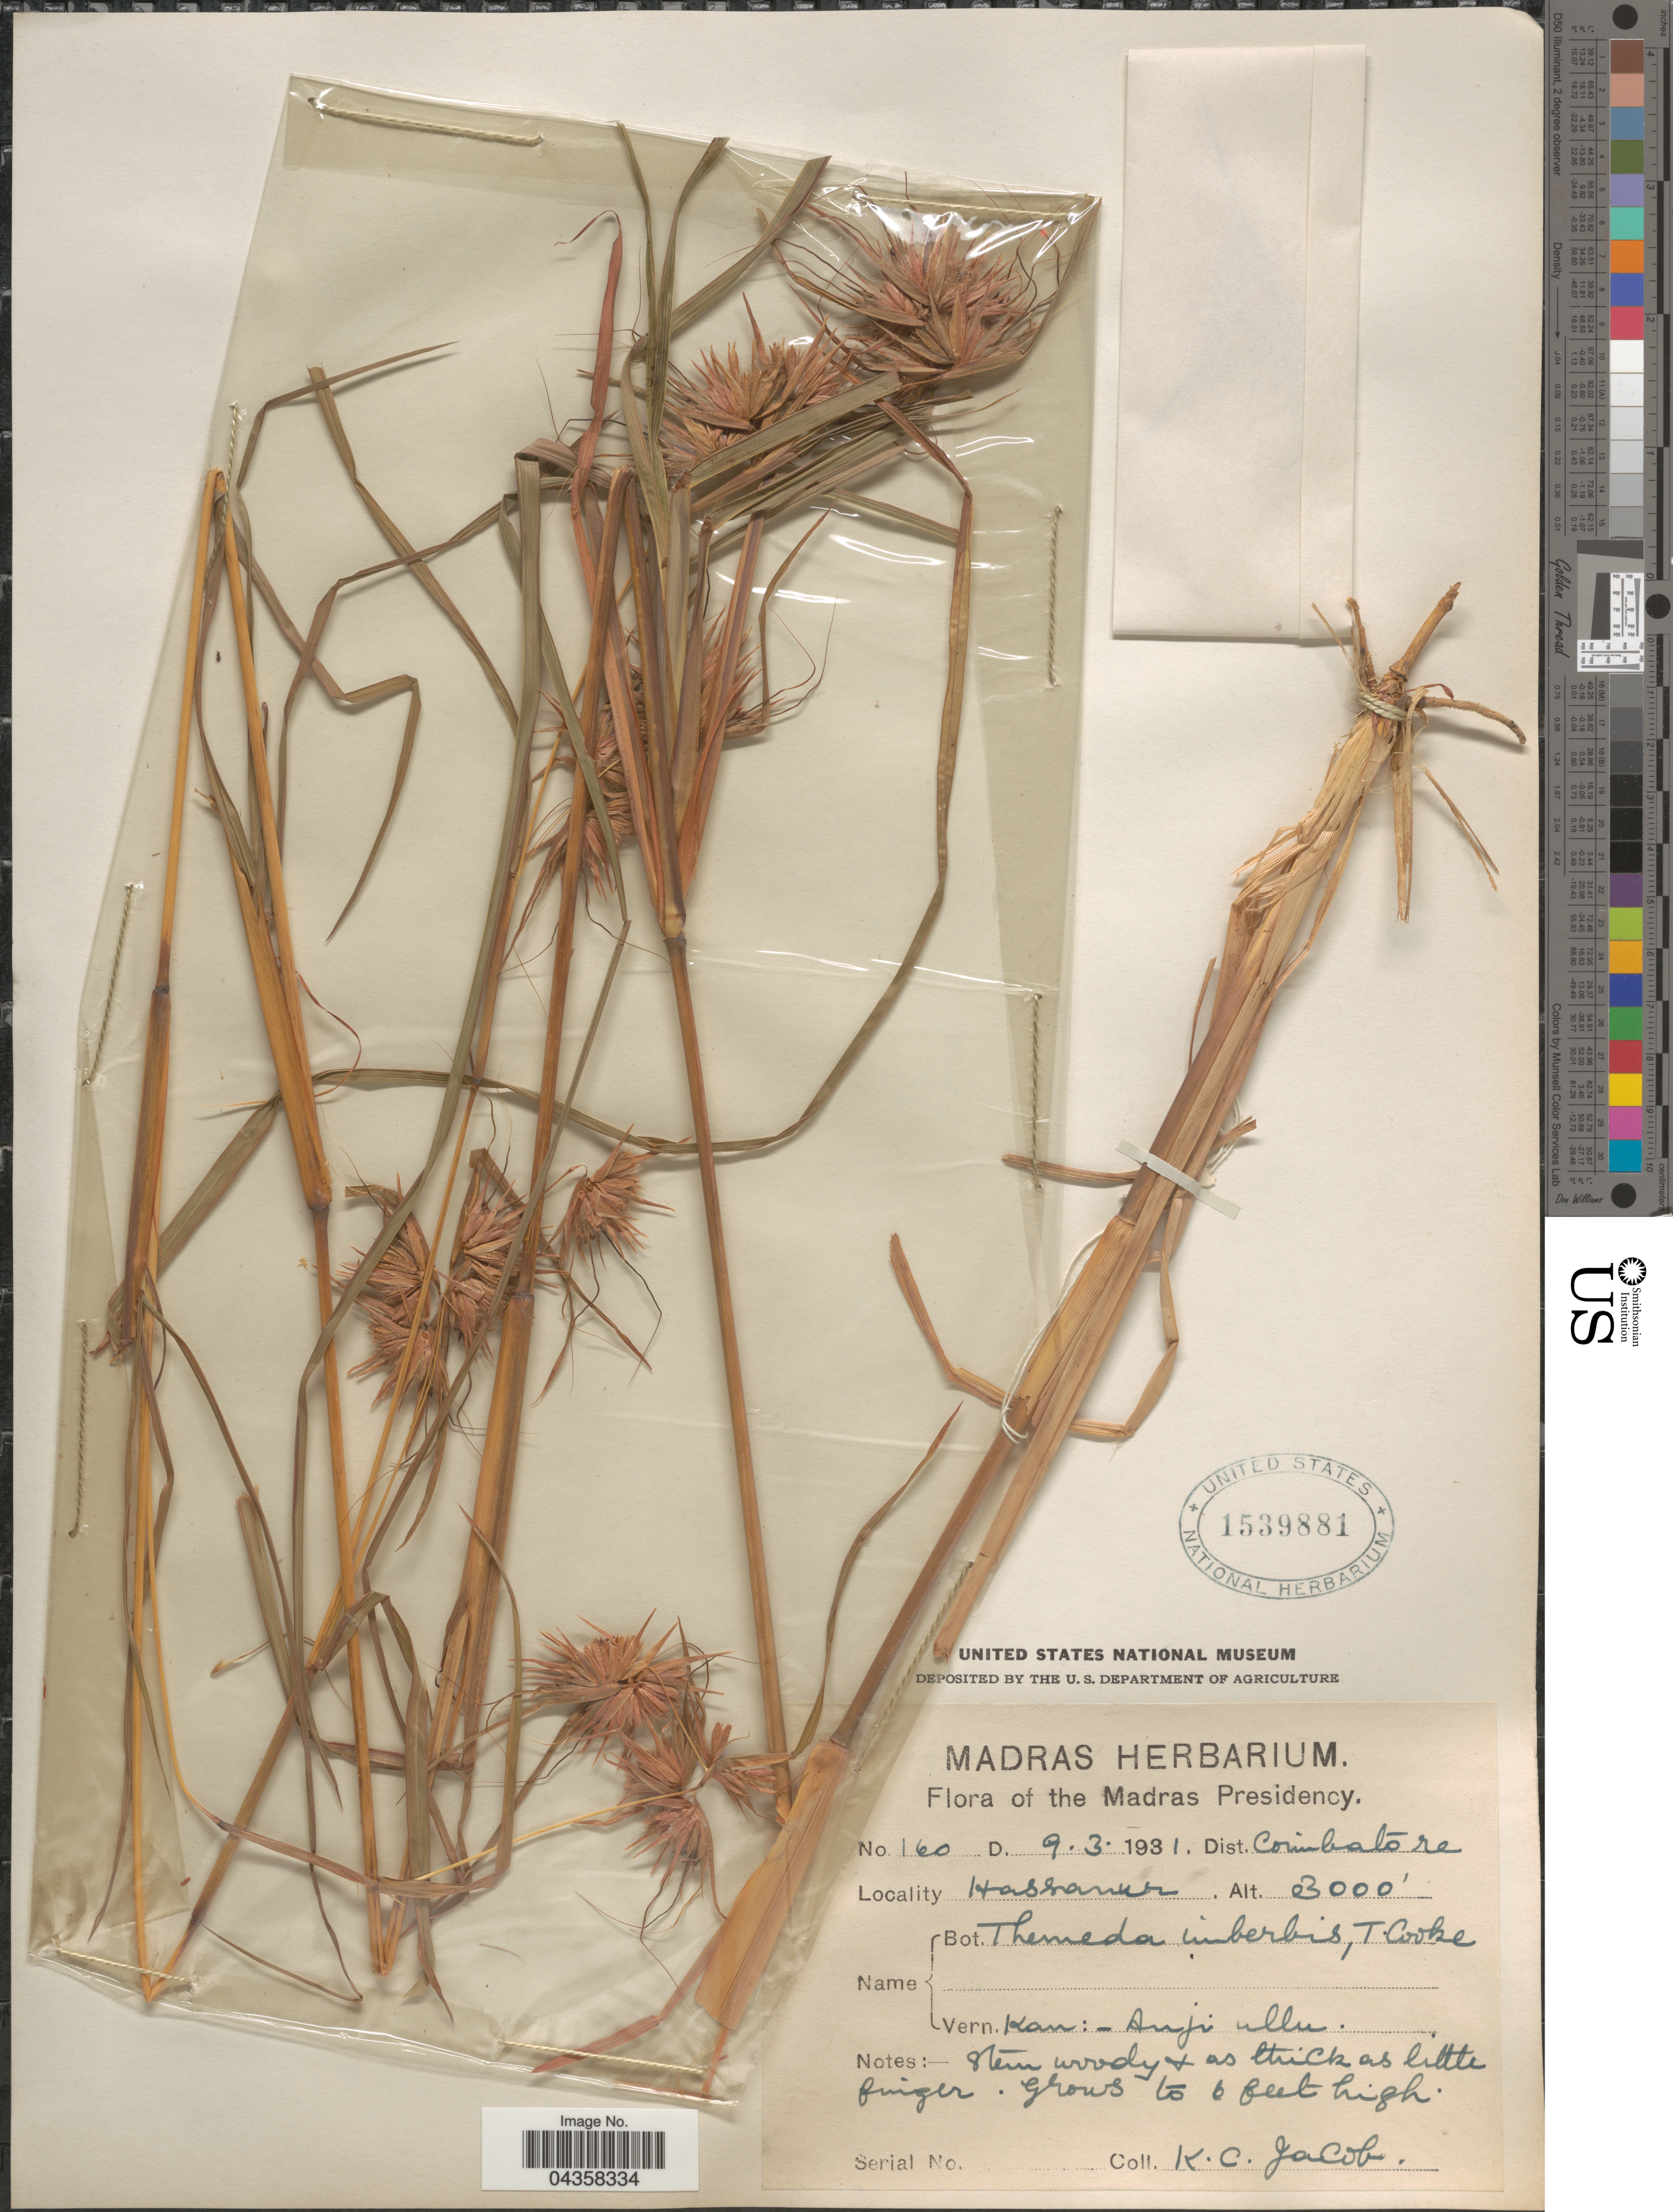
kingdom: Plantae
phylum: Tracheophyta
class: Liliopsida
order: Poales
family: Poaceae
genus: Themeda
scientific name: Themeda triandra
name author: Forssk.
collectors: K. Jacob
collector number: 160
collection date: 1931-03-09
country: India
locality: Madras Presidency. Dist. Coimbatore. Hassanur.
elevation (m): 914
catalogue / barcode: US 1539881